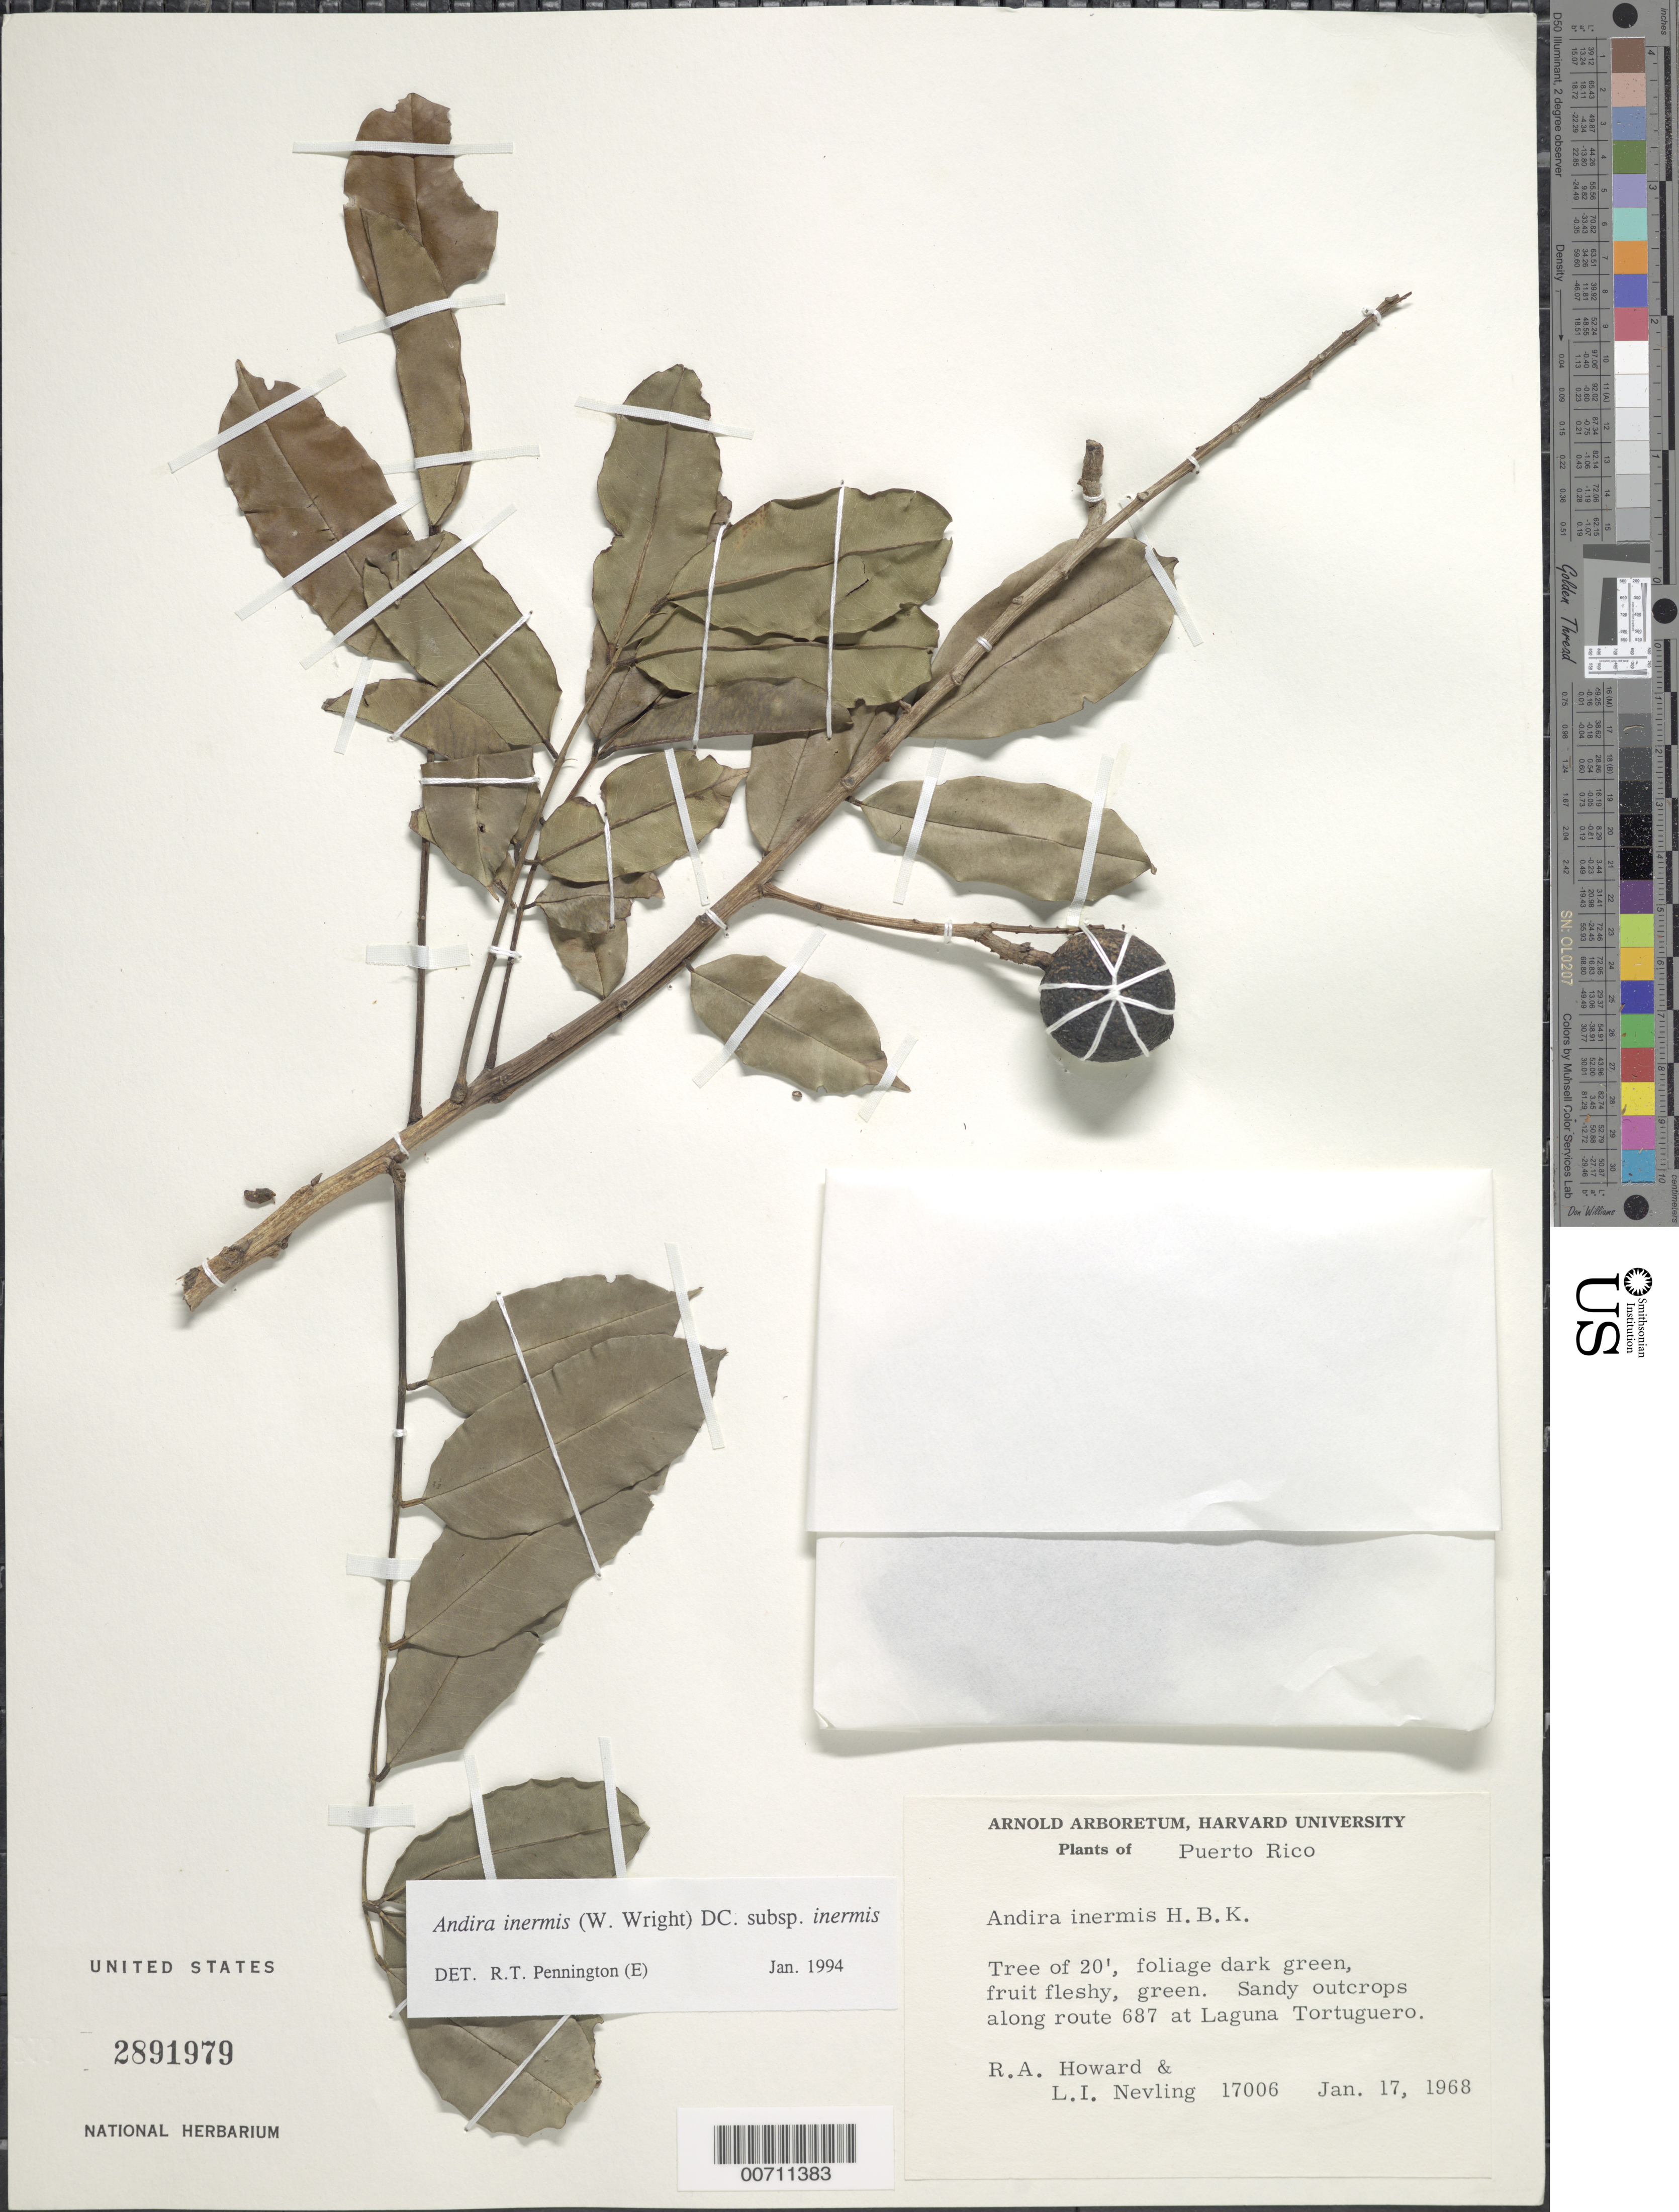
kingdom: Plantae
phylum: Tracheophyta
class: Magnoliopsida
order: Fabales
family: Fabaceae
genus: Andira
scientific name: Andira inermis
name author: (W. Wright) Kunth ex DC.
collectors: R. A. Howard & L. Nevling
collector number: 17006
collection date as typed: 17 Jan 1968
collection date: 1968-01-17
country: Puerto Rico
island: Greater Antilles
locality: Laguna Tortuguero, along rte 687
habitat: Sandy outcrops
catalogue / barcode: US 2891979